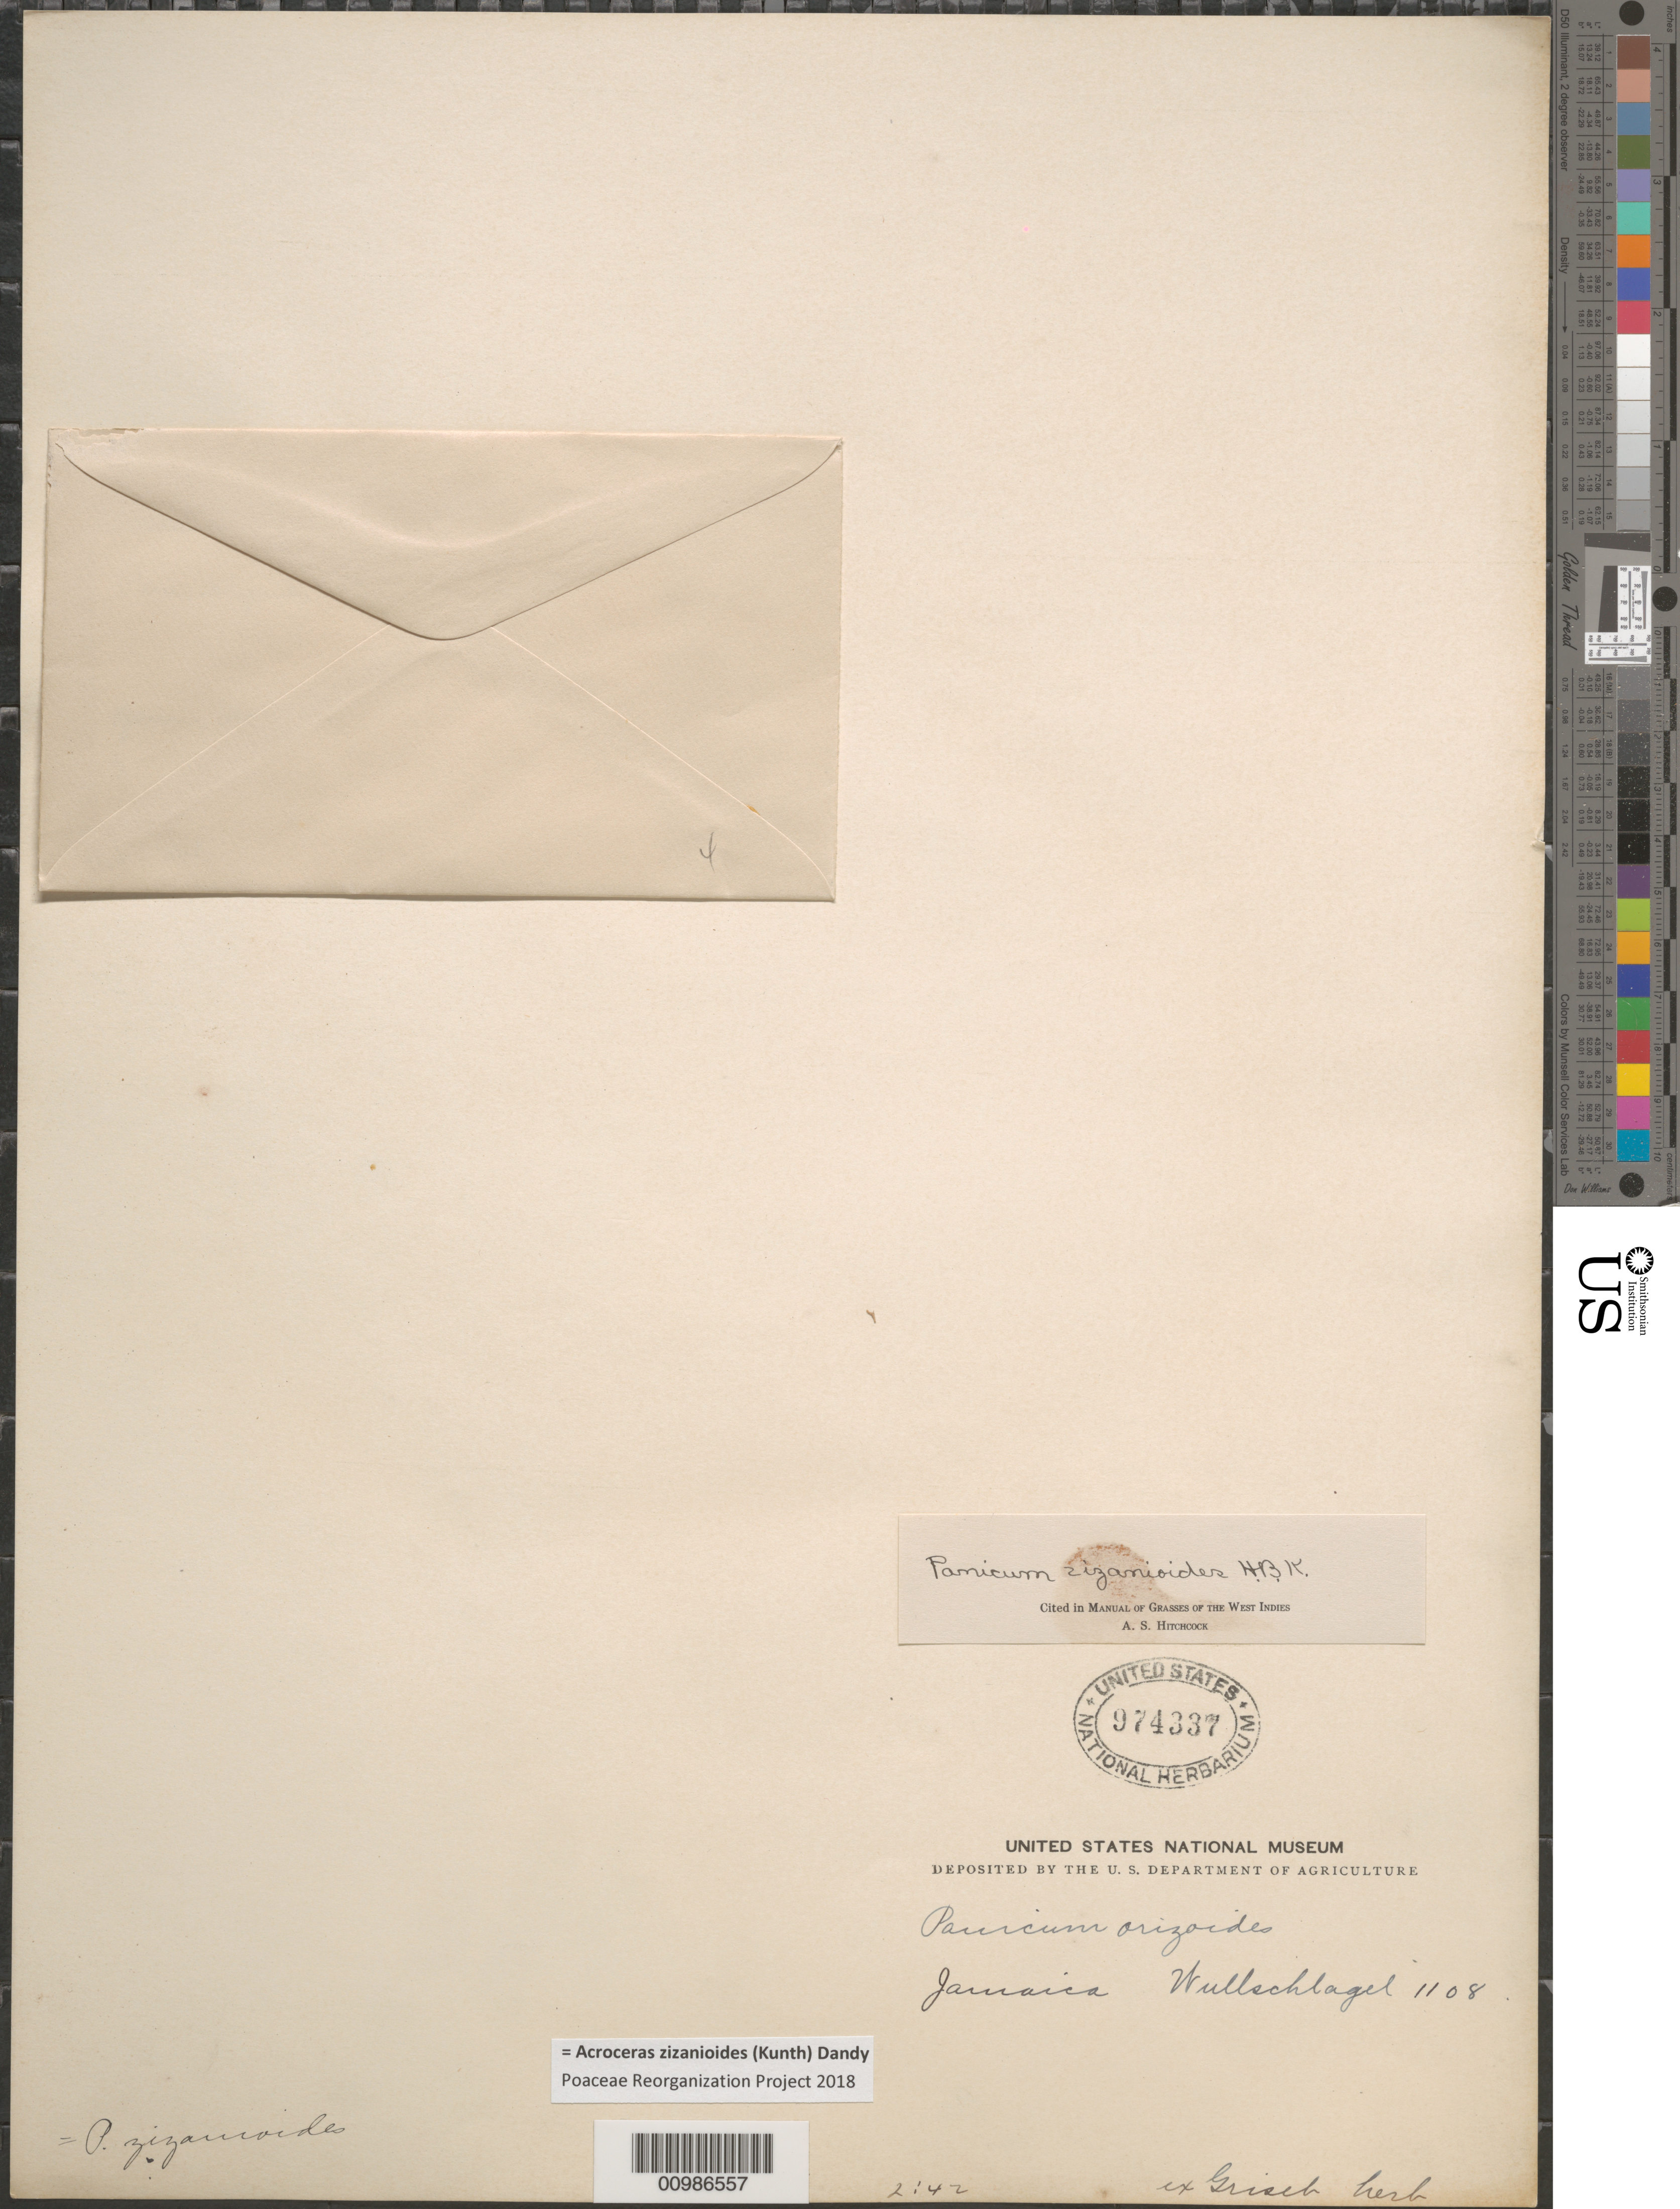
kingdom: Plantae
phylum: Tracheophyta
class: Liliopsida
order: Poales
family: Poaceae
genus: Acroceras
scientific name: Acroceras zizanioides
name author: (Kunth) Dandy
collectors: H. R. Wullschlaegel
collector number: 1108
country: Jamaica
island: Jamaica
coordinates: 0 N, 0 E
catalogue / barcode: US 974337